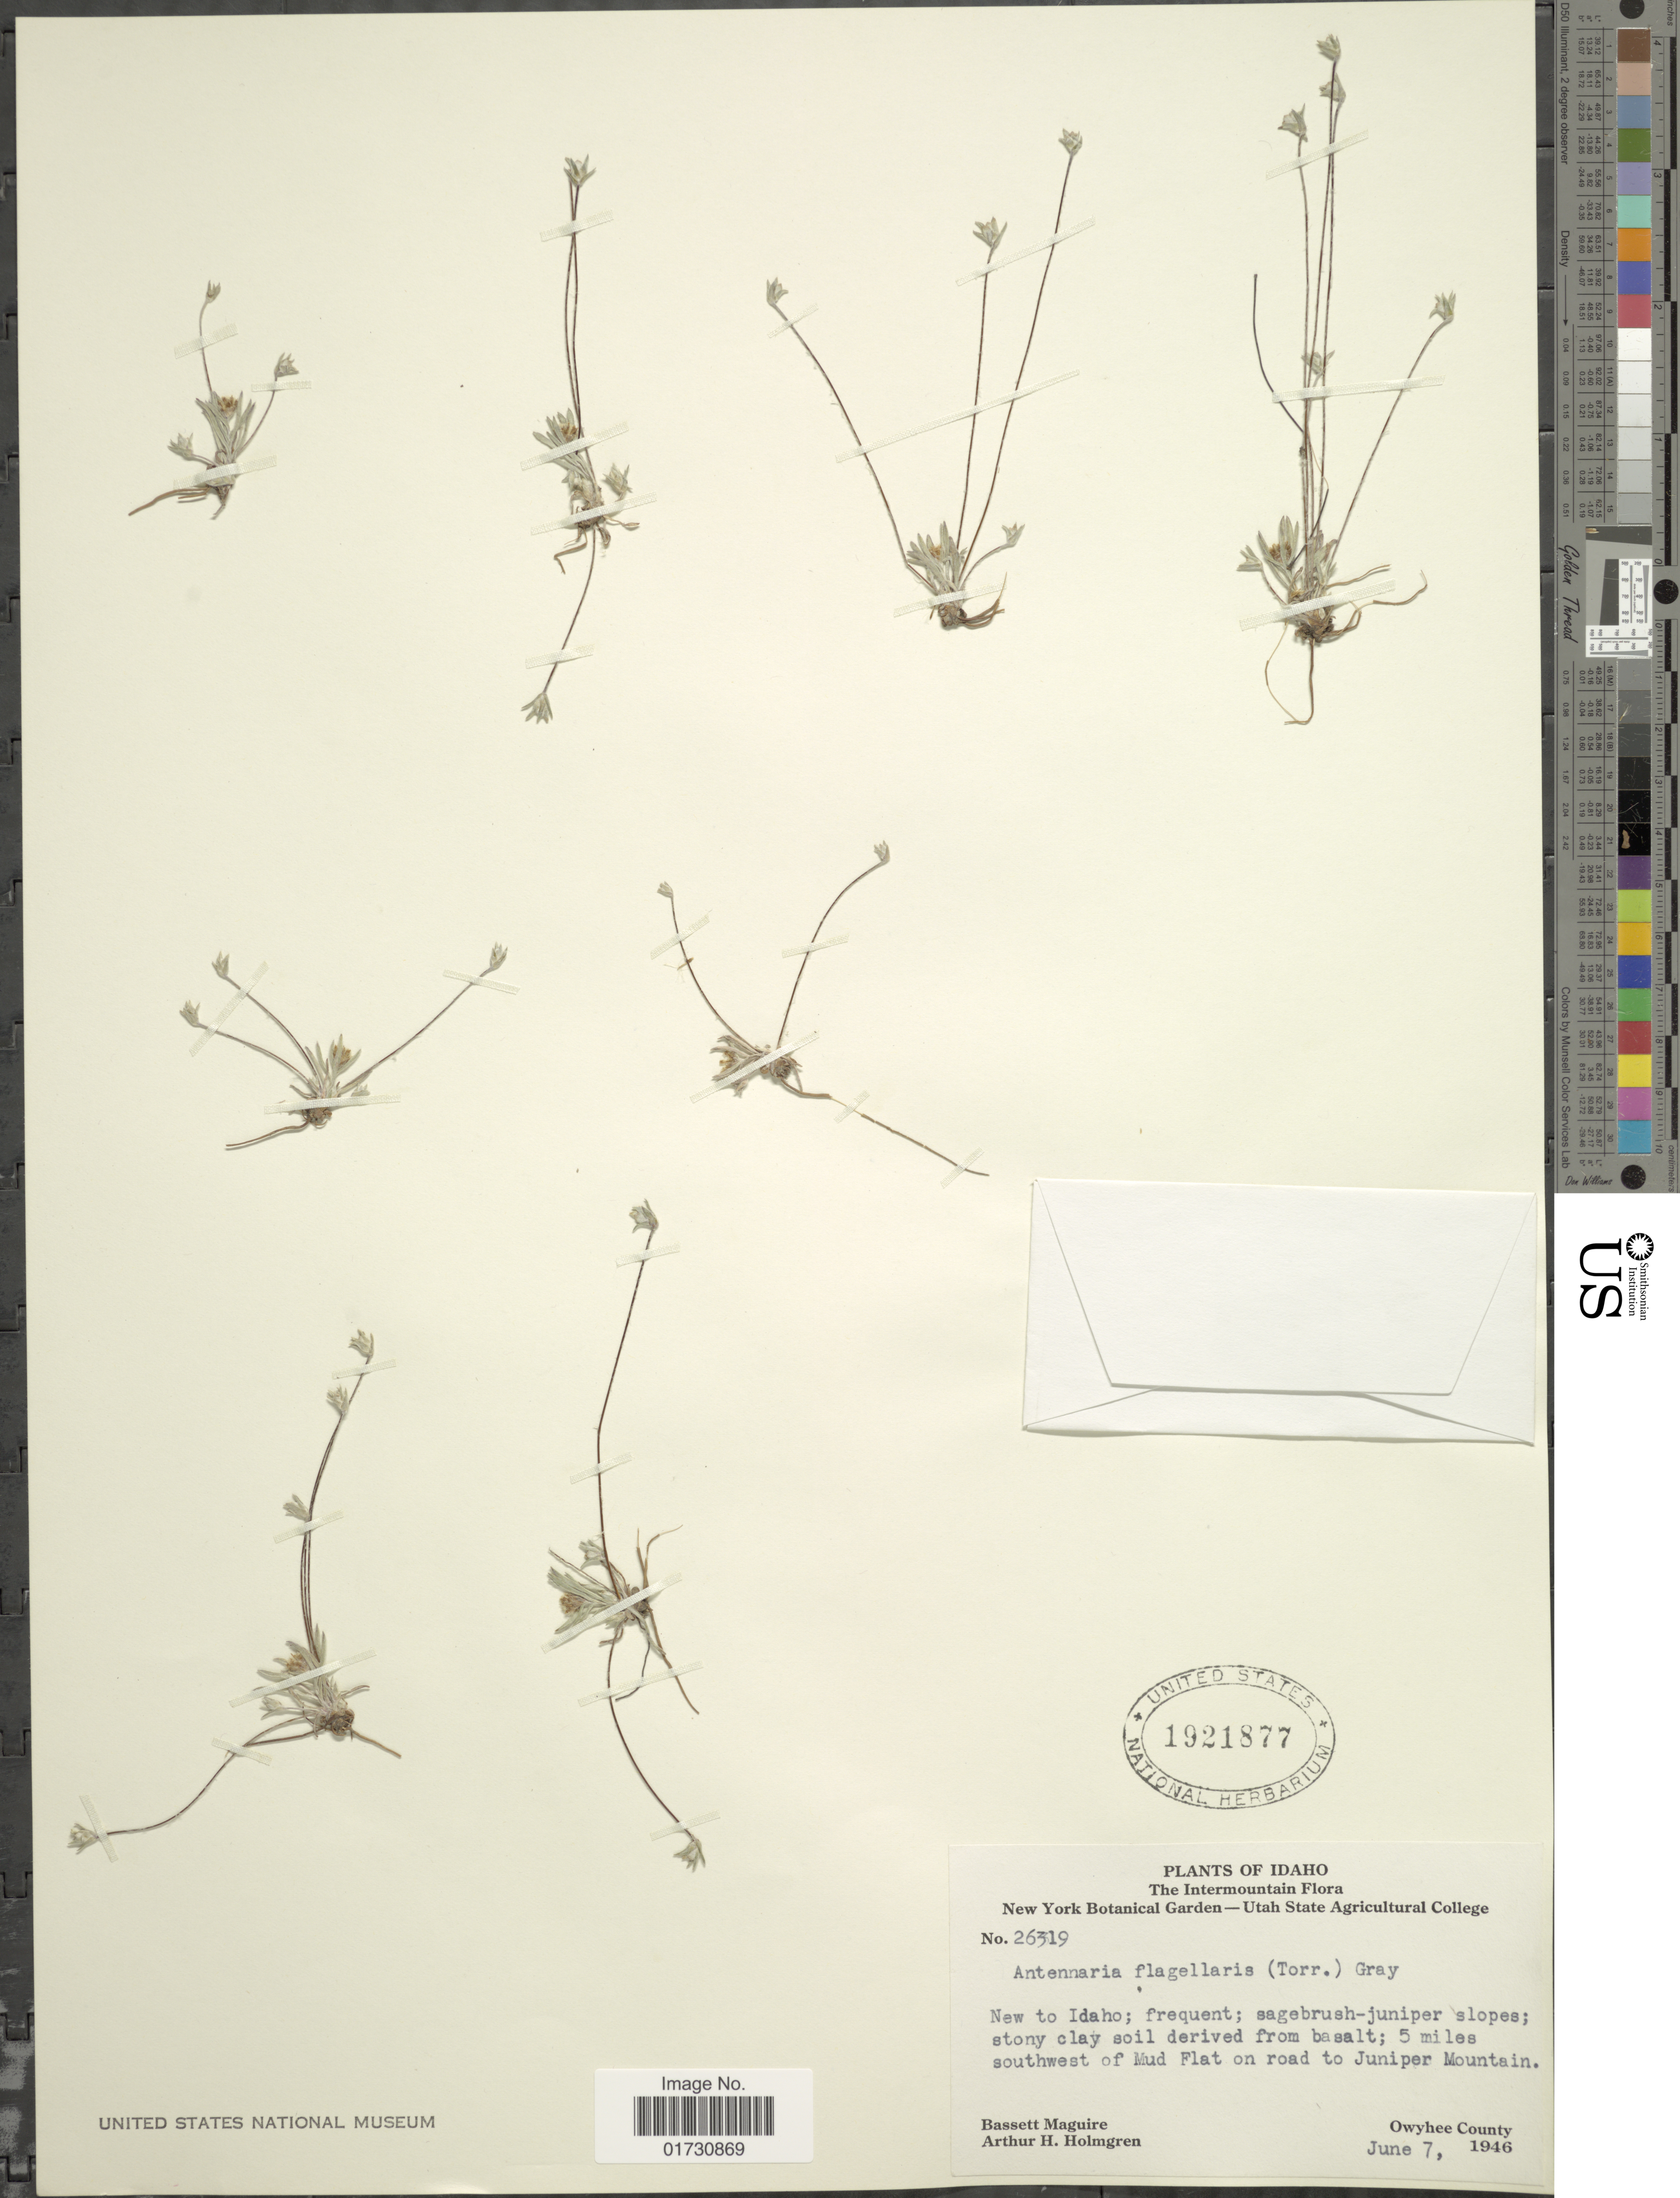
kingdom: Plantae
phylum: Tracheophyta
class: Magnoliopsida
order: Asterales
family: Asteraceae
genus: Antennaria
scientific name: Antennaria flagellaris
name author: A. Gray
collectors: B. Maguire & A. H. Holmgren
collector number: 26319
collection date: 1946-06-07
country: United States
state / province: Idaho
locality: The Intermountain, New to Idaho, 5 miles southwest of Mud Flat on road to Juniper Mountain, Owyhee County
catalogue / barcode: US 1921877